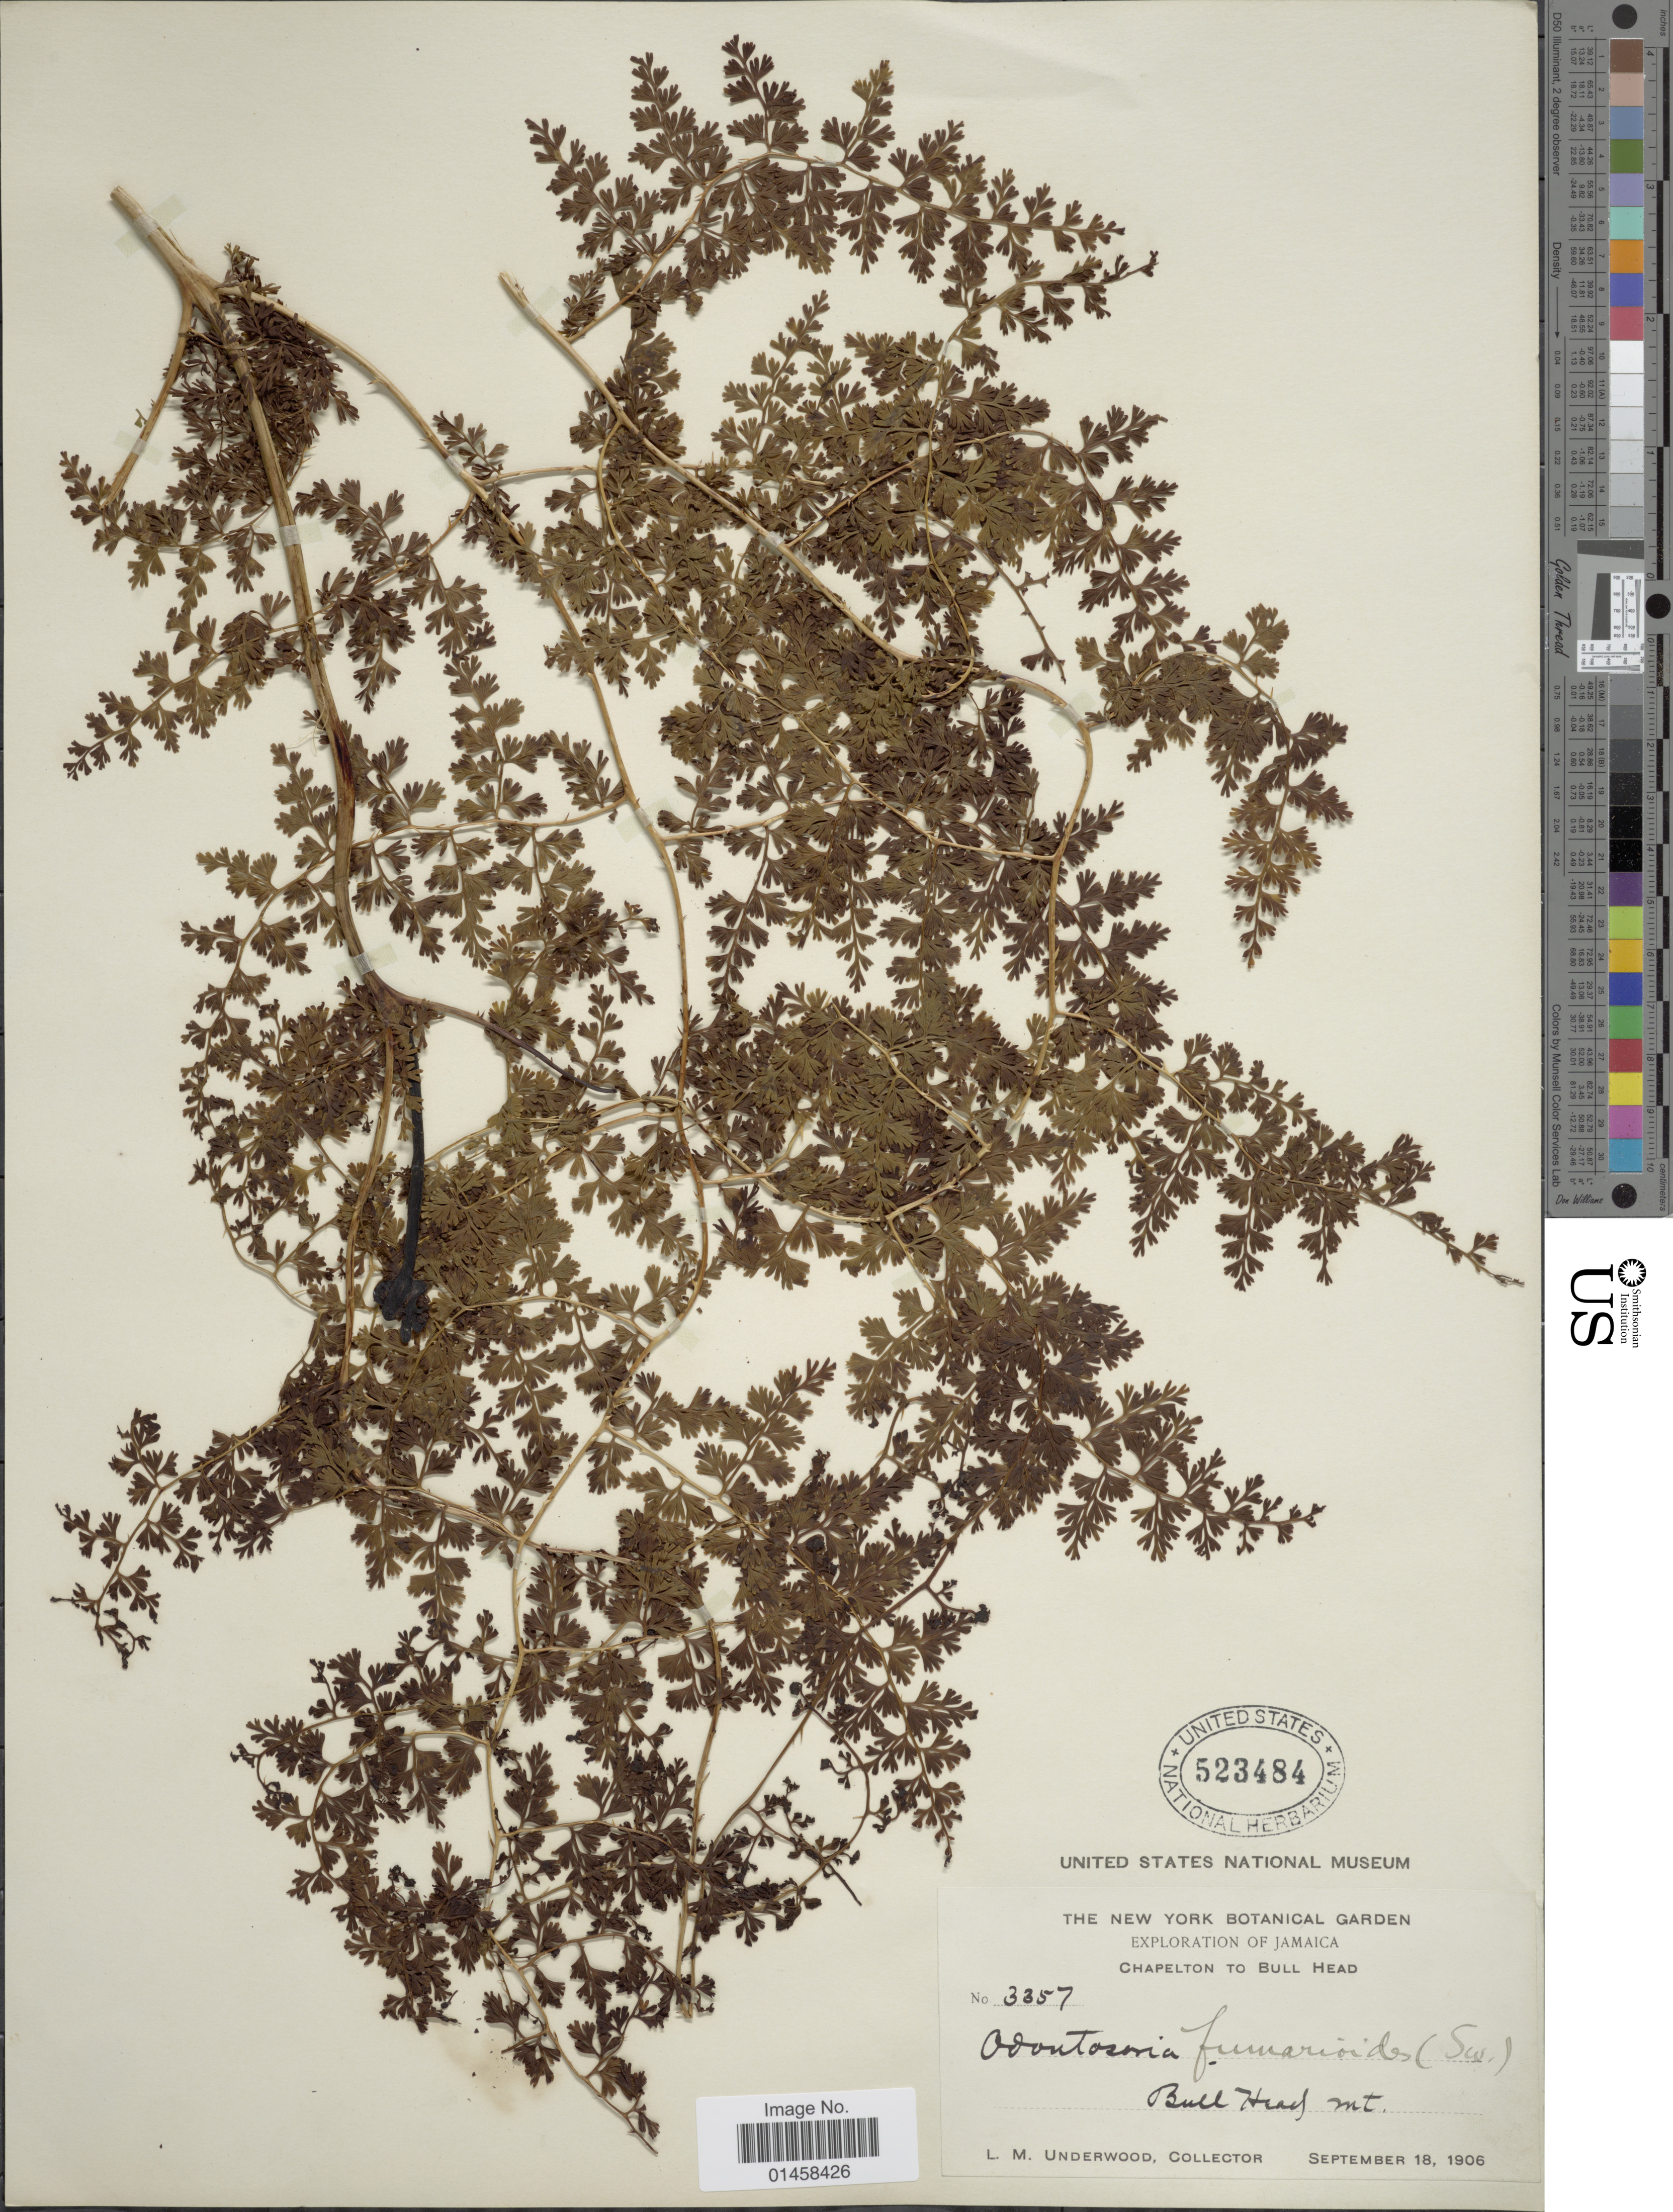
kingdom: Plantae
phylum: Tracheophyta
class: Polypodiopsida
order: Polypodiales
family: Lindsaeaceae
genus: Odontosoria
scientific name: Odontosoria fumarioides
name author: (Sw.) J. Sm.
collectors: L. M. Underwood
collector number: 3357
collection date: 1906-09-18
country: Jamaica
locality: Chapelton to Bull Head, Bull Head Mt.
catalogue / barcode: US 523484